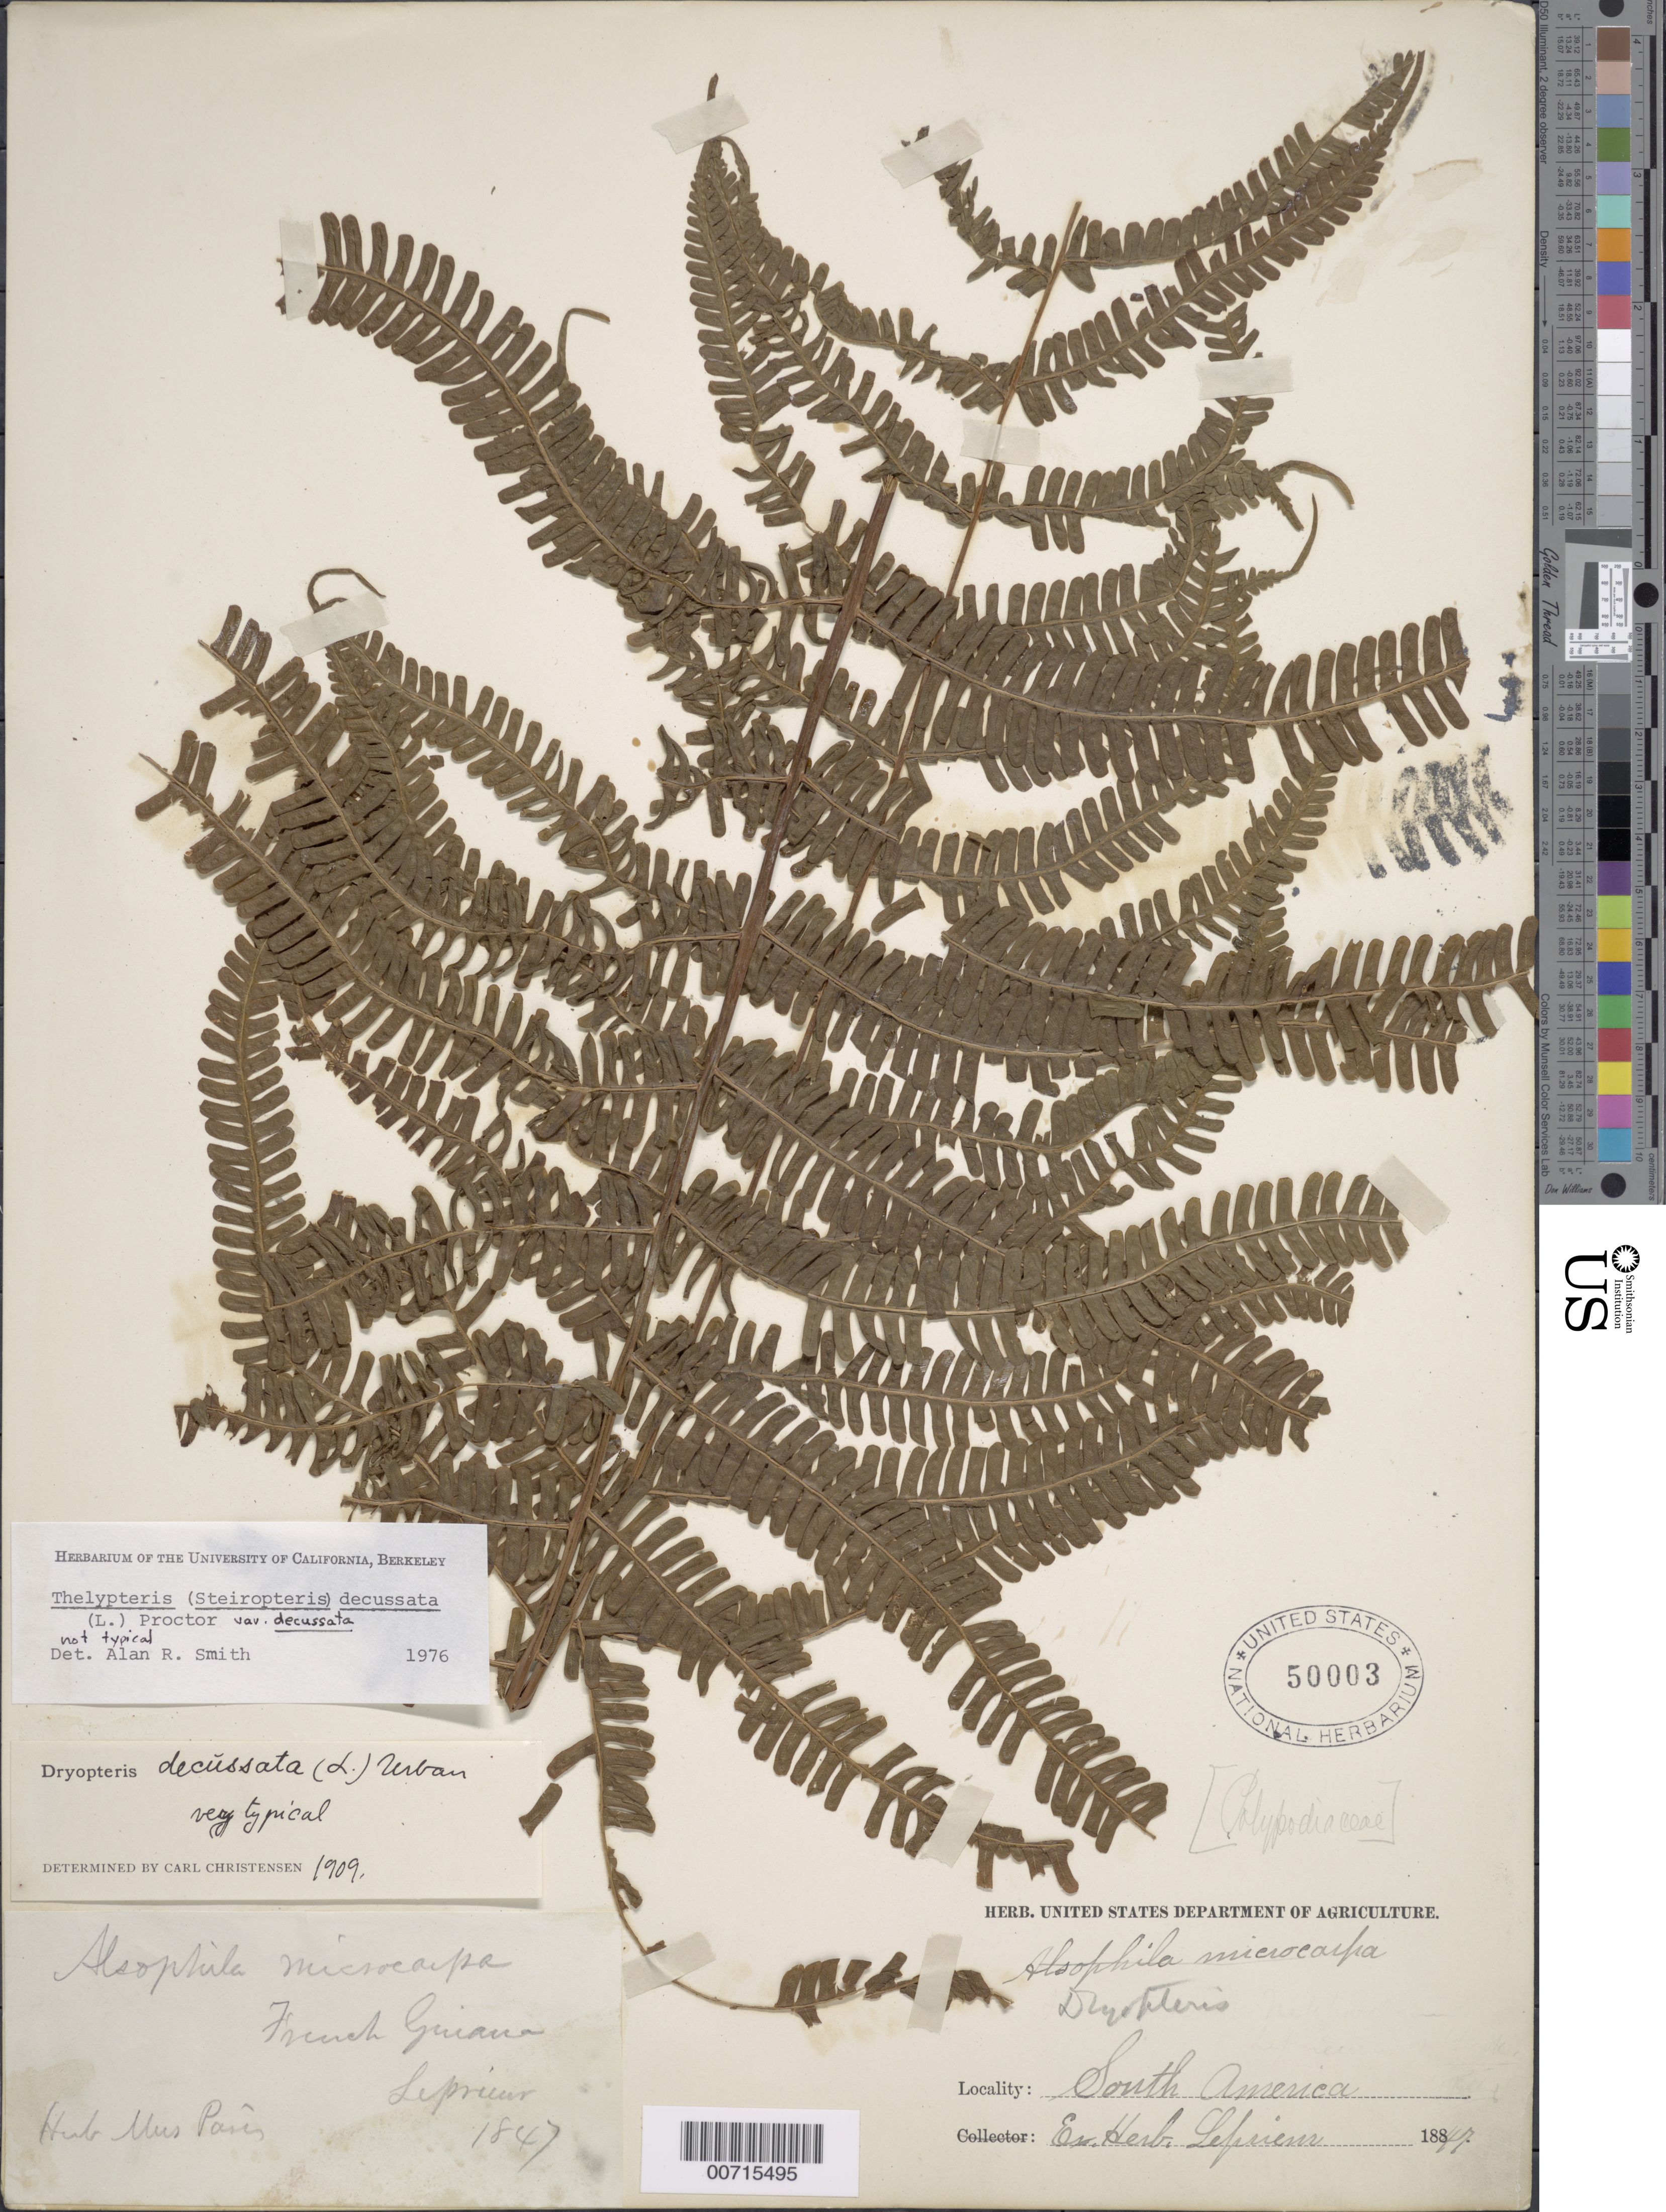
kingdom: Plantae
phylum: Tracheophyta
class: Polypodiopsida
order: Polypodiales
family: Thelypteridaceae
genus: Steiropteris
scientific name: Steiropteris decussata var. decussata (L.) comb. nov., ined. 2015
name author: (L.)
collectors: F. M. R. Leprieur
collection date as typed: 1847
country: French Guiana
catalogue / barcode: US 50003